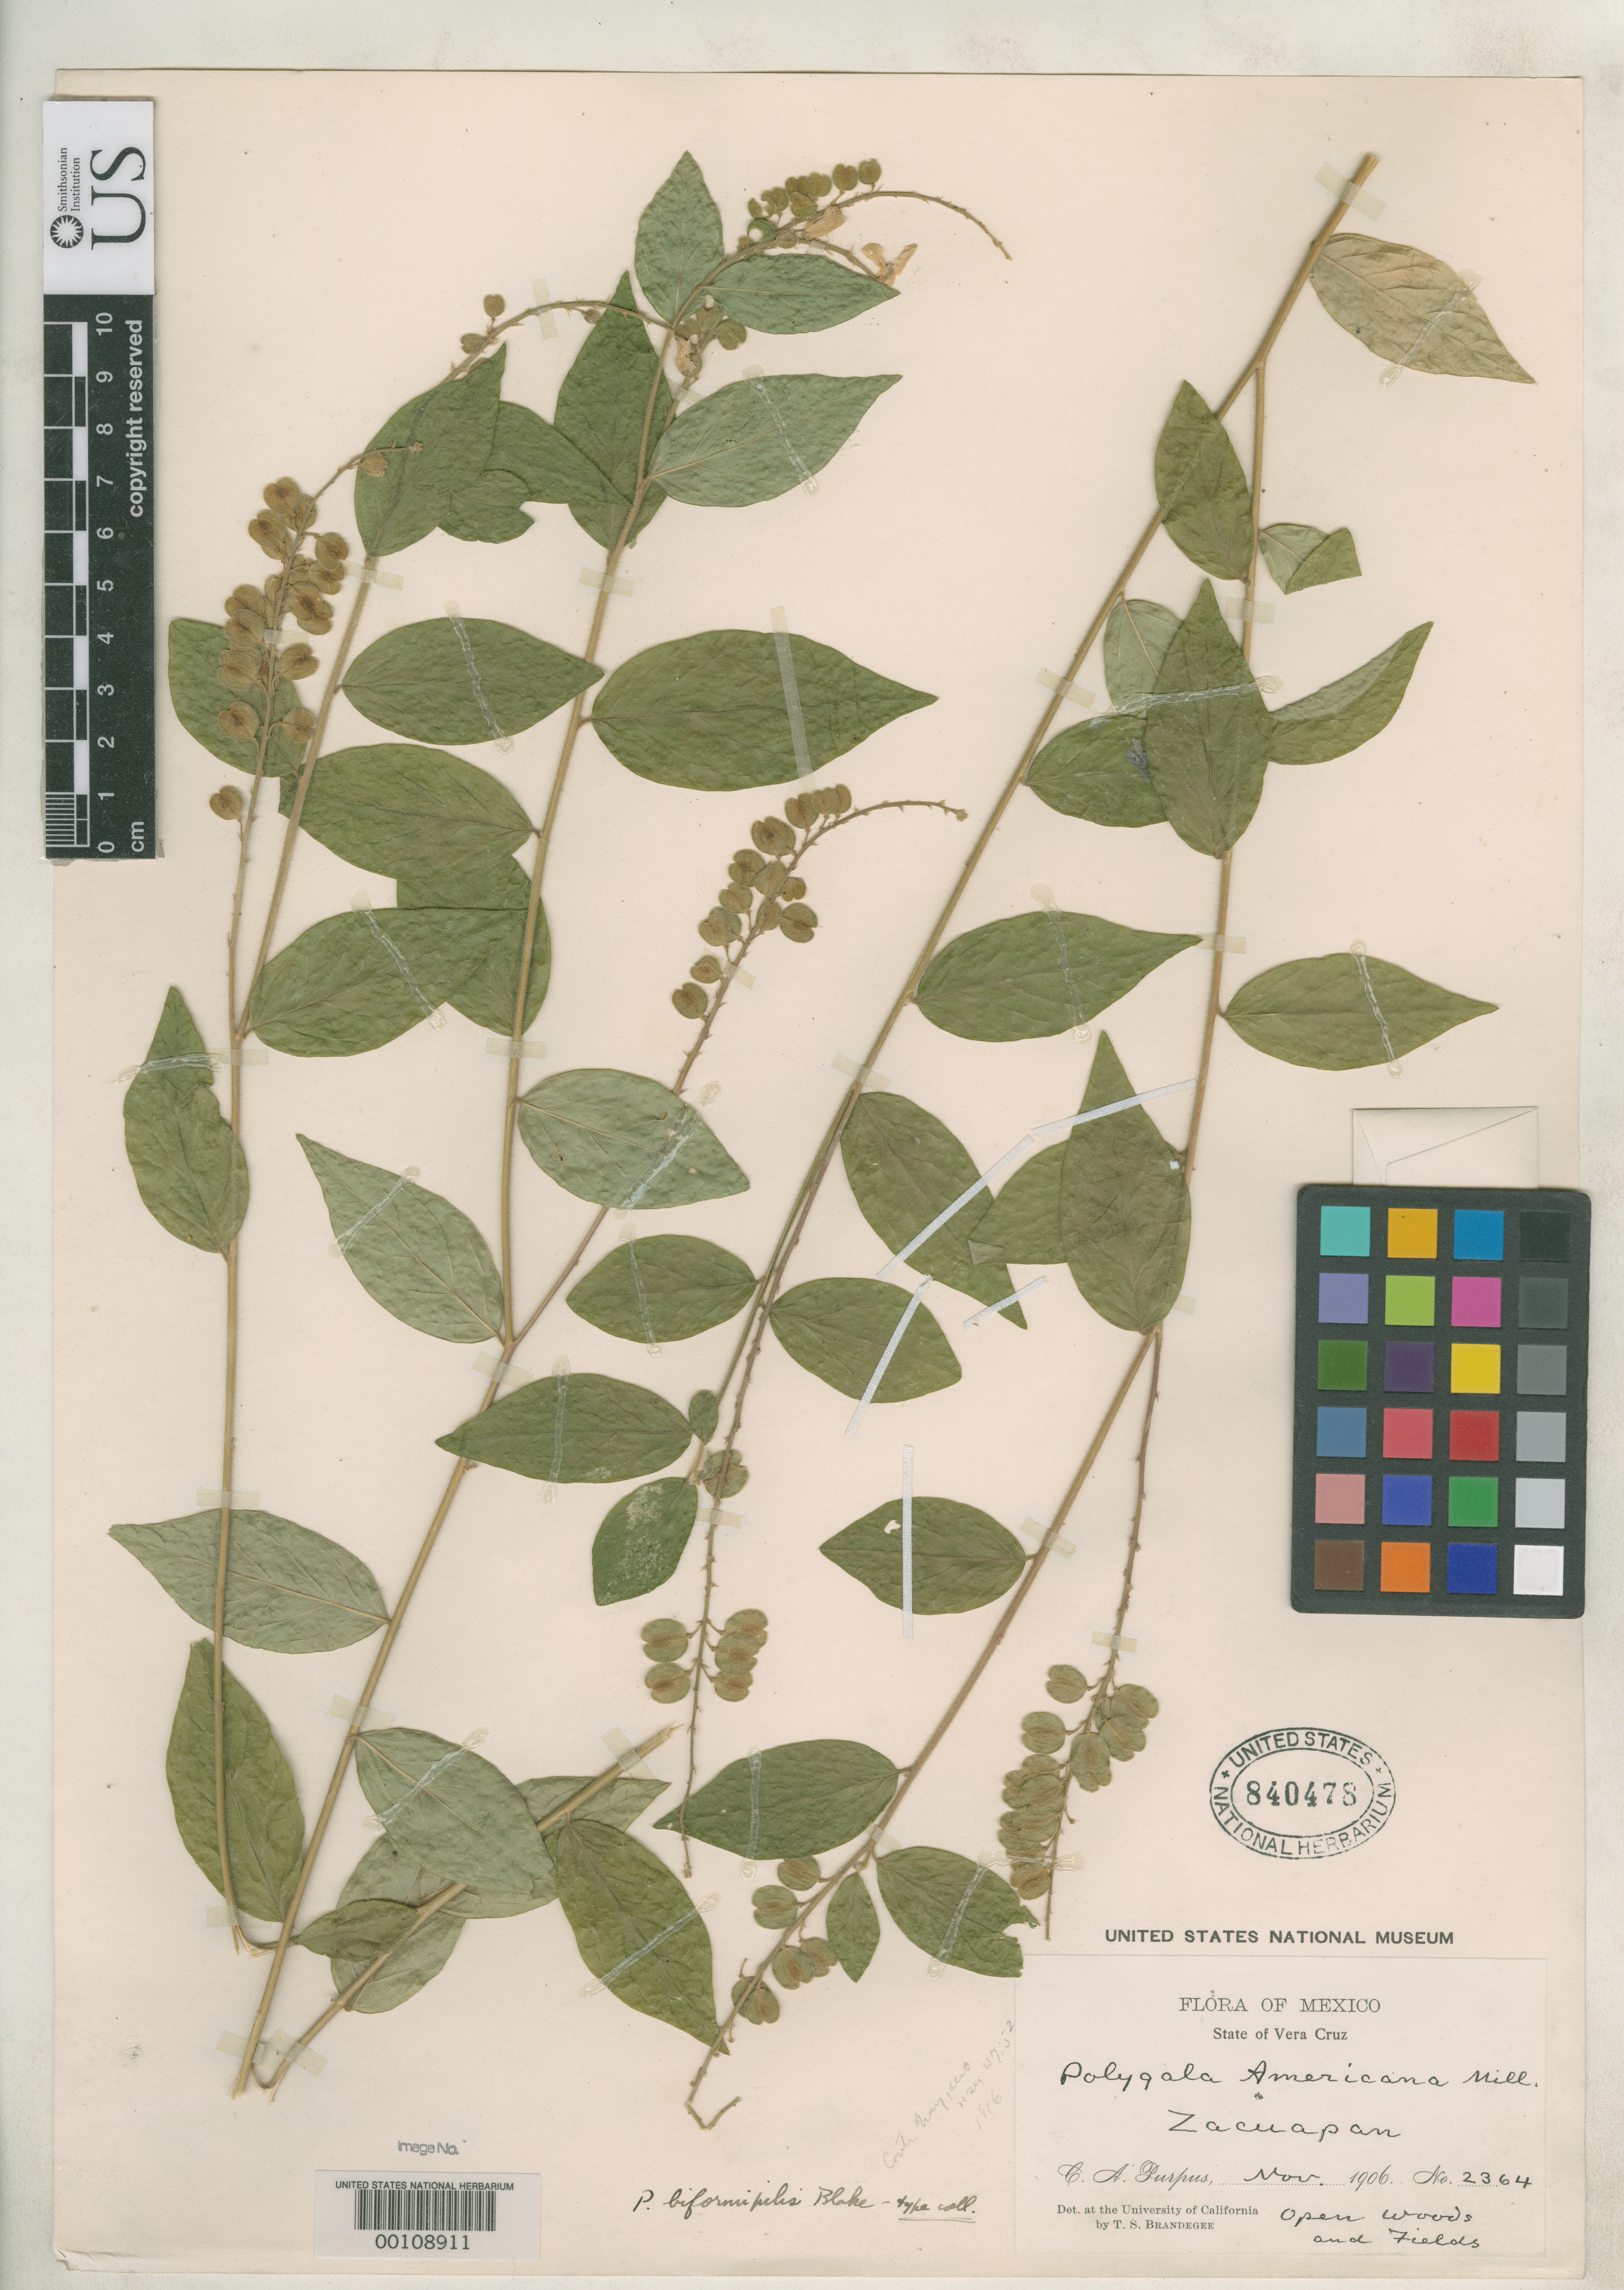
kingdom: Plantae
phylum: Tracheophyta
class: Magnoliopsida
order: Fabales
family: Polygalaceae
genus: Polygala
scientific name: Polygala biformipilis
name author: S.F. Blake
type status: Type Collection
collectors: C. A. Purpus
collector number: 2364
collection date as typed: Nov 1906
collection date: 1906-11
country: Mexico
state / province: Veracruz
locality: Zacuapan.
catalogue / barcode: US 840478